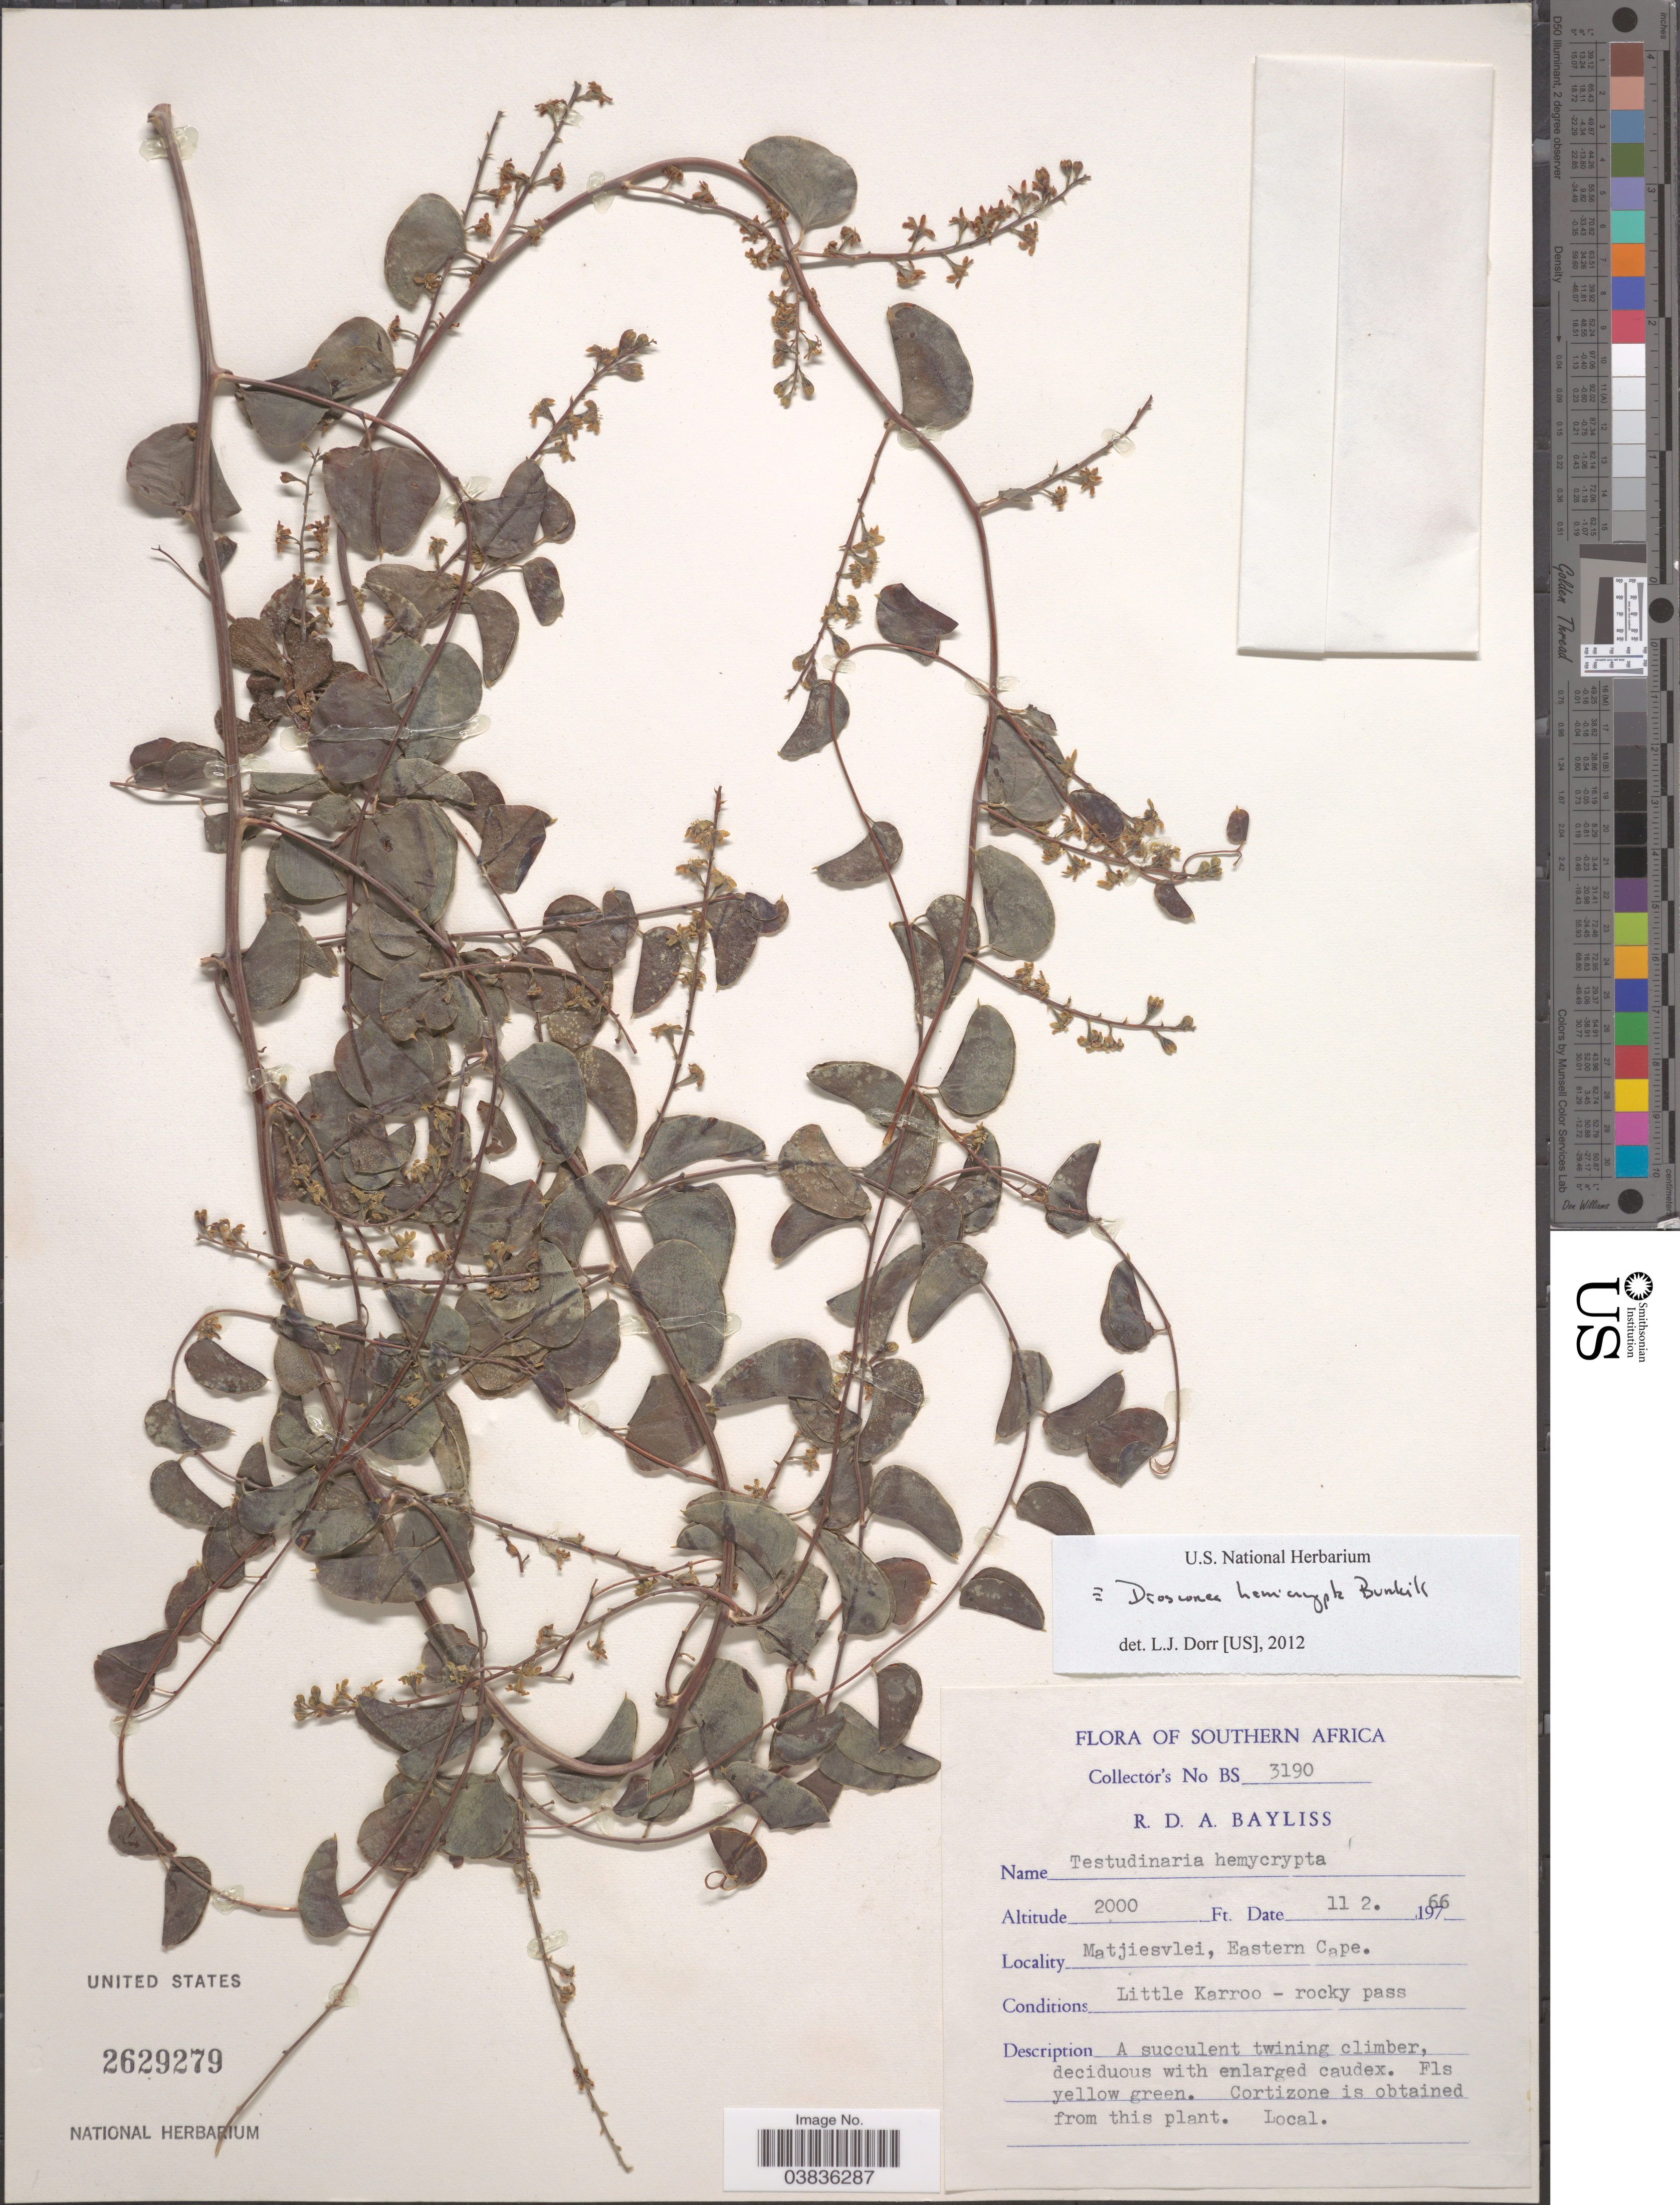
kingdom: Plantae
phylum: Tracheophyta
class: Liliopsida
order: Dioscoreales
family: Dioscoreaceae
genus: Dioscorea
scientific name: Dioscorea hemicrypta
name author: Burkill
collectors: R. Bayliss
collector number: BS3190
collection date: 1966-02-11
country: South Africa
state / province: Eastern Cape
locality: Matjiesvlei. Little Karroo - rocky pass.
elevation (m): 610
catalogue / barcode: US 2629279